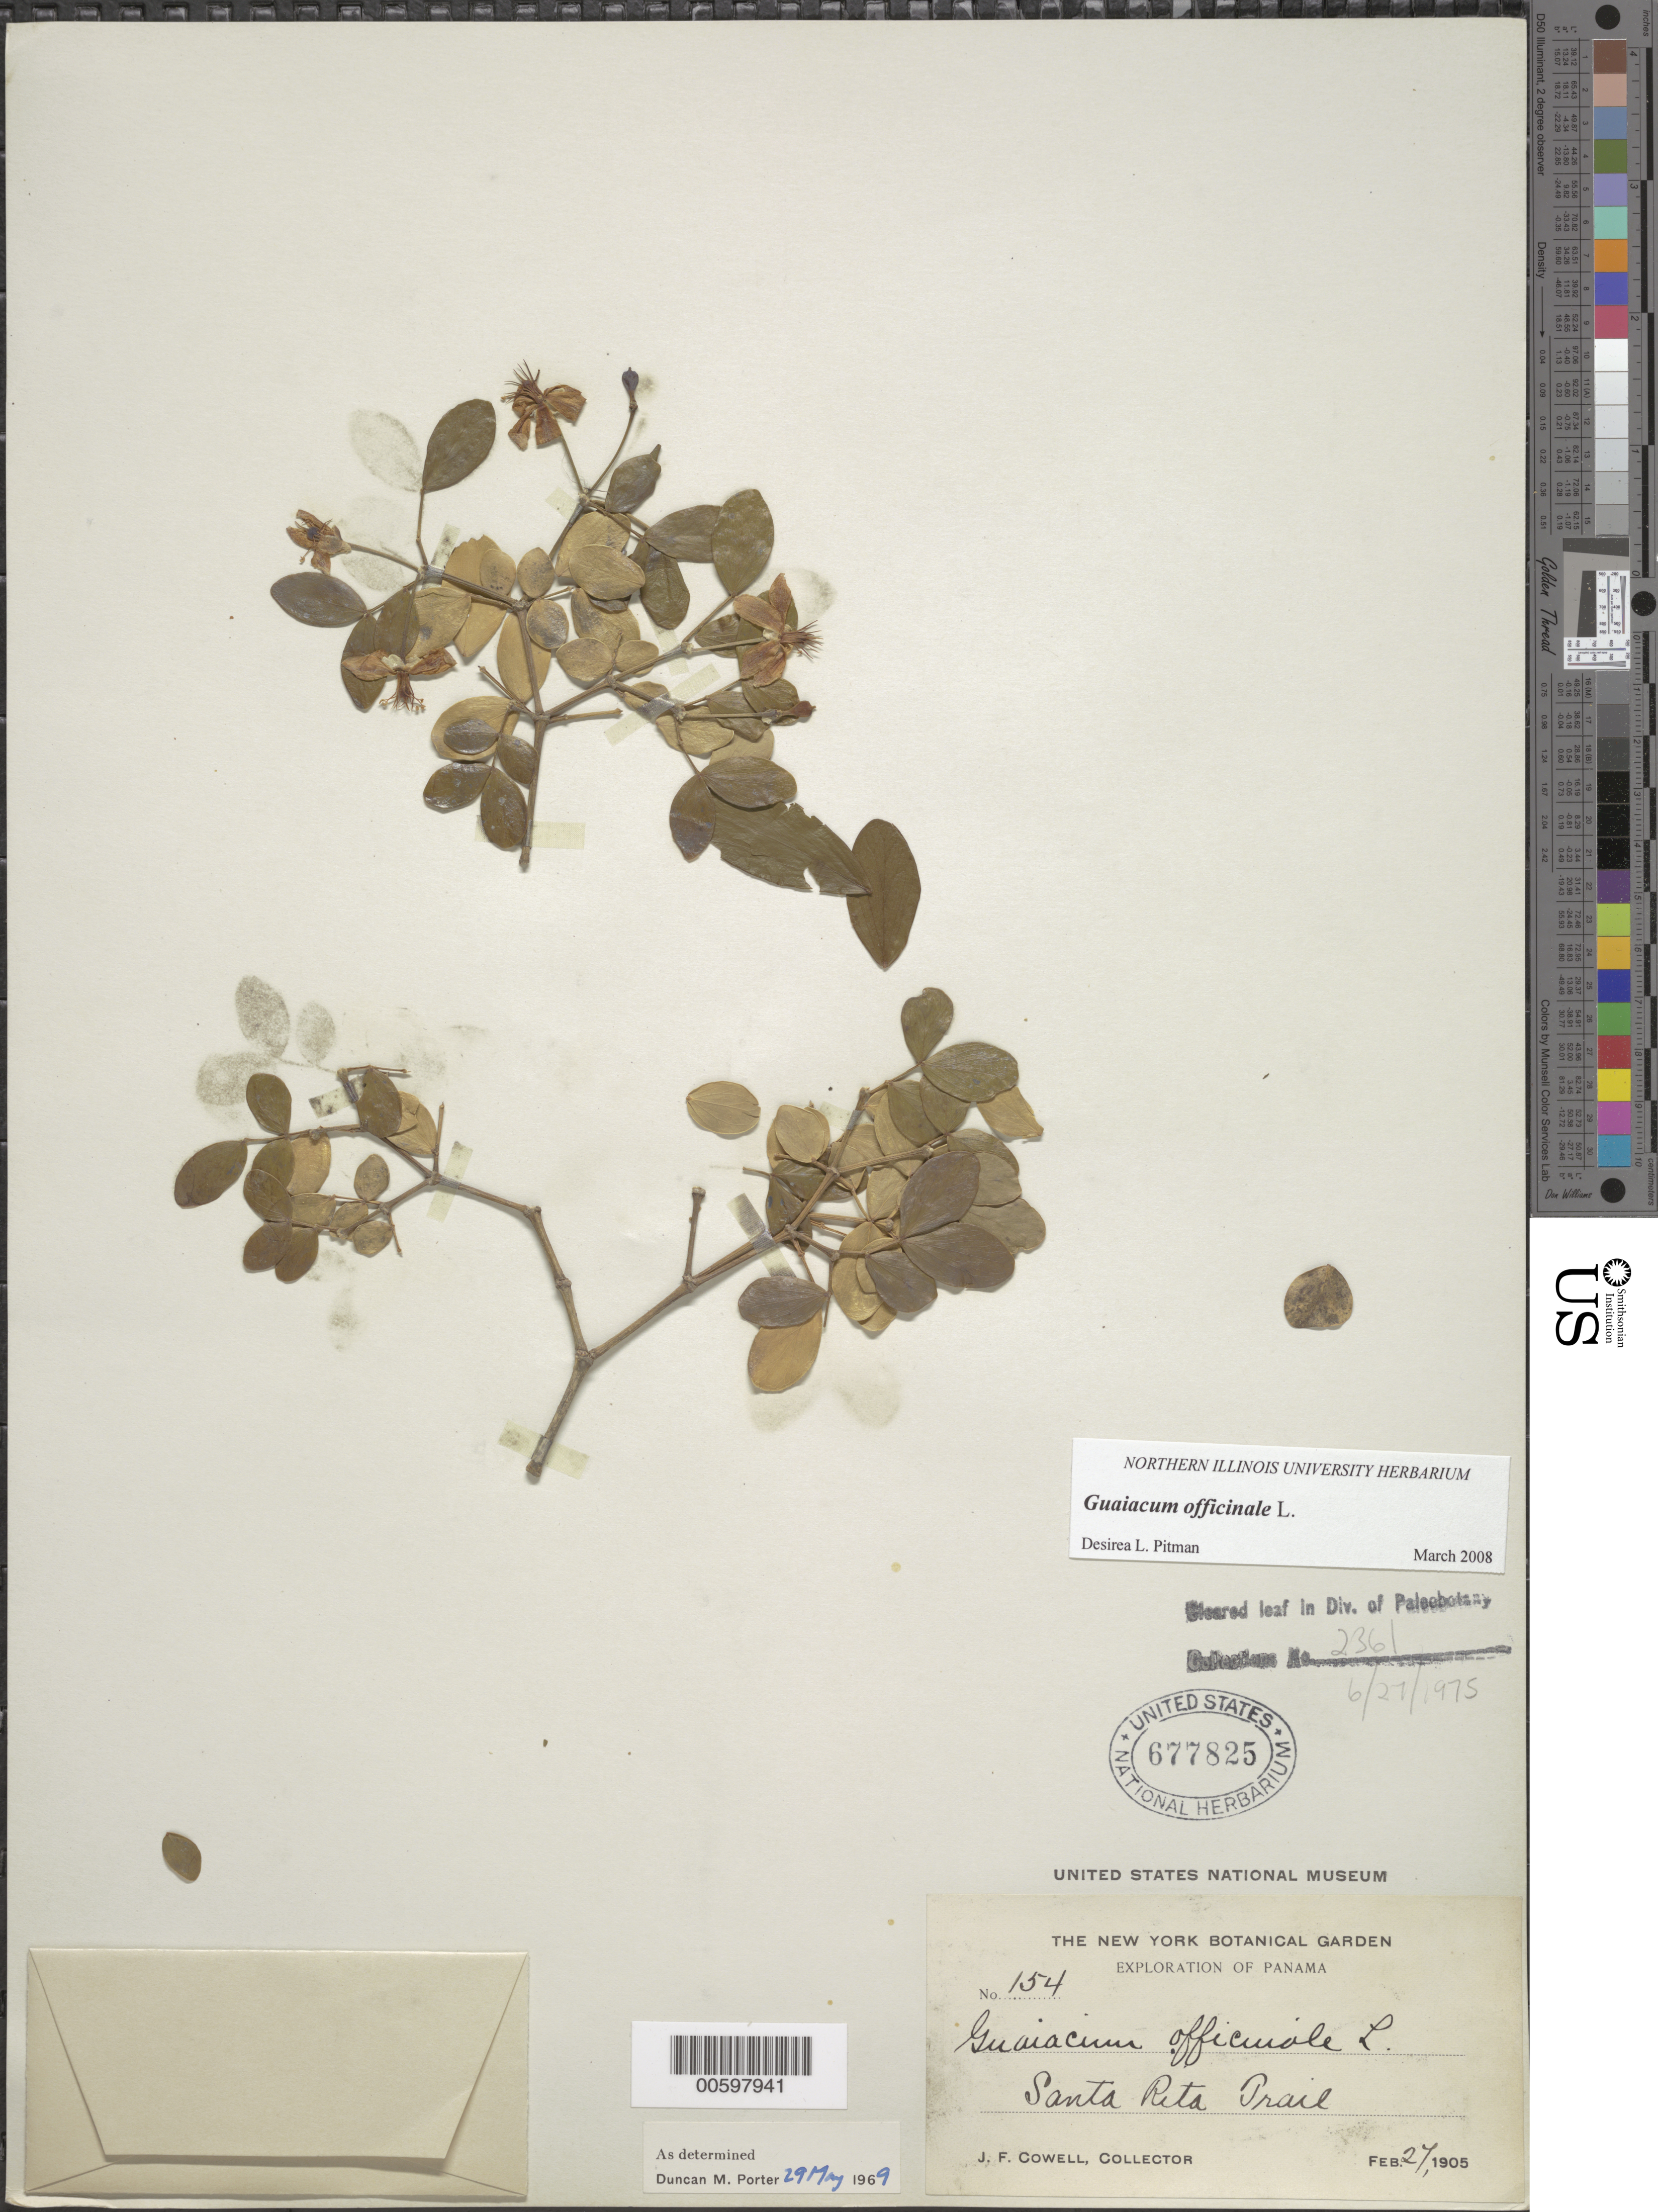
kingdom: Plantae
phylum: Tracheophyta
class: Magnoliopsida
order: Zygophyllales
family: Zygophyllaceae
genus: Guaiacum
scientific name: Guaiacum officinale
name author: L.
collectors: J. F. Cowell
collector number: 154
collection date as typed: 27 Feb 1905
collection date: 1905-02-27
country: Panama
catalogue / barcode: US 677825